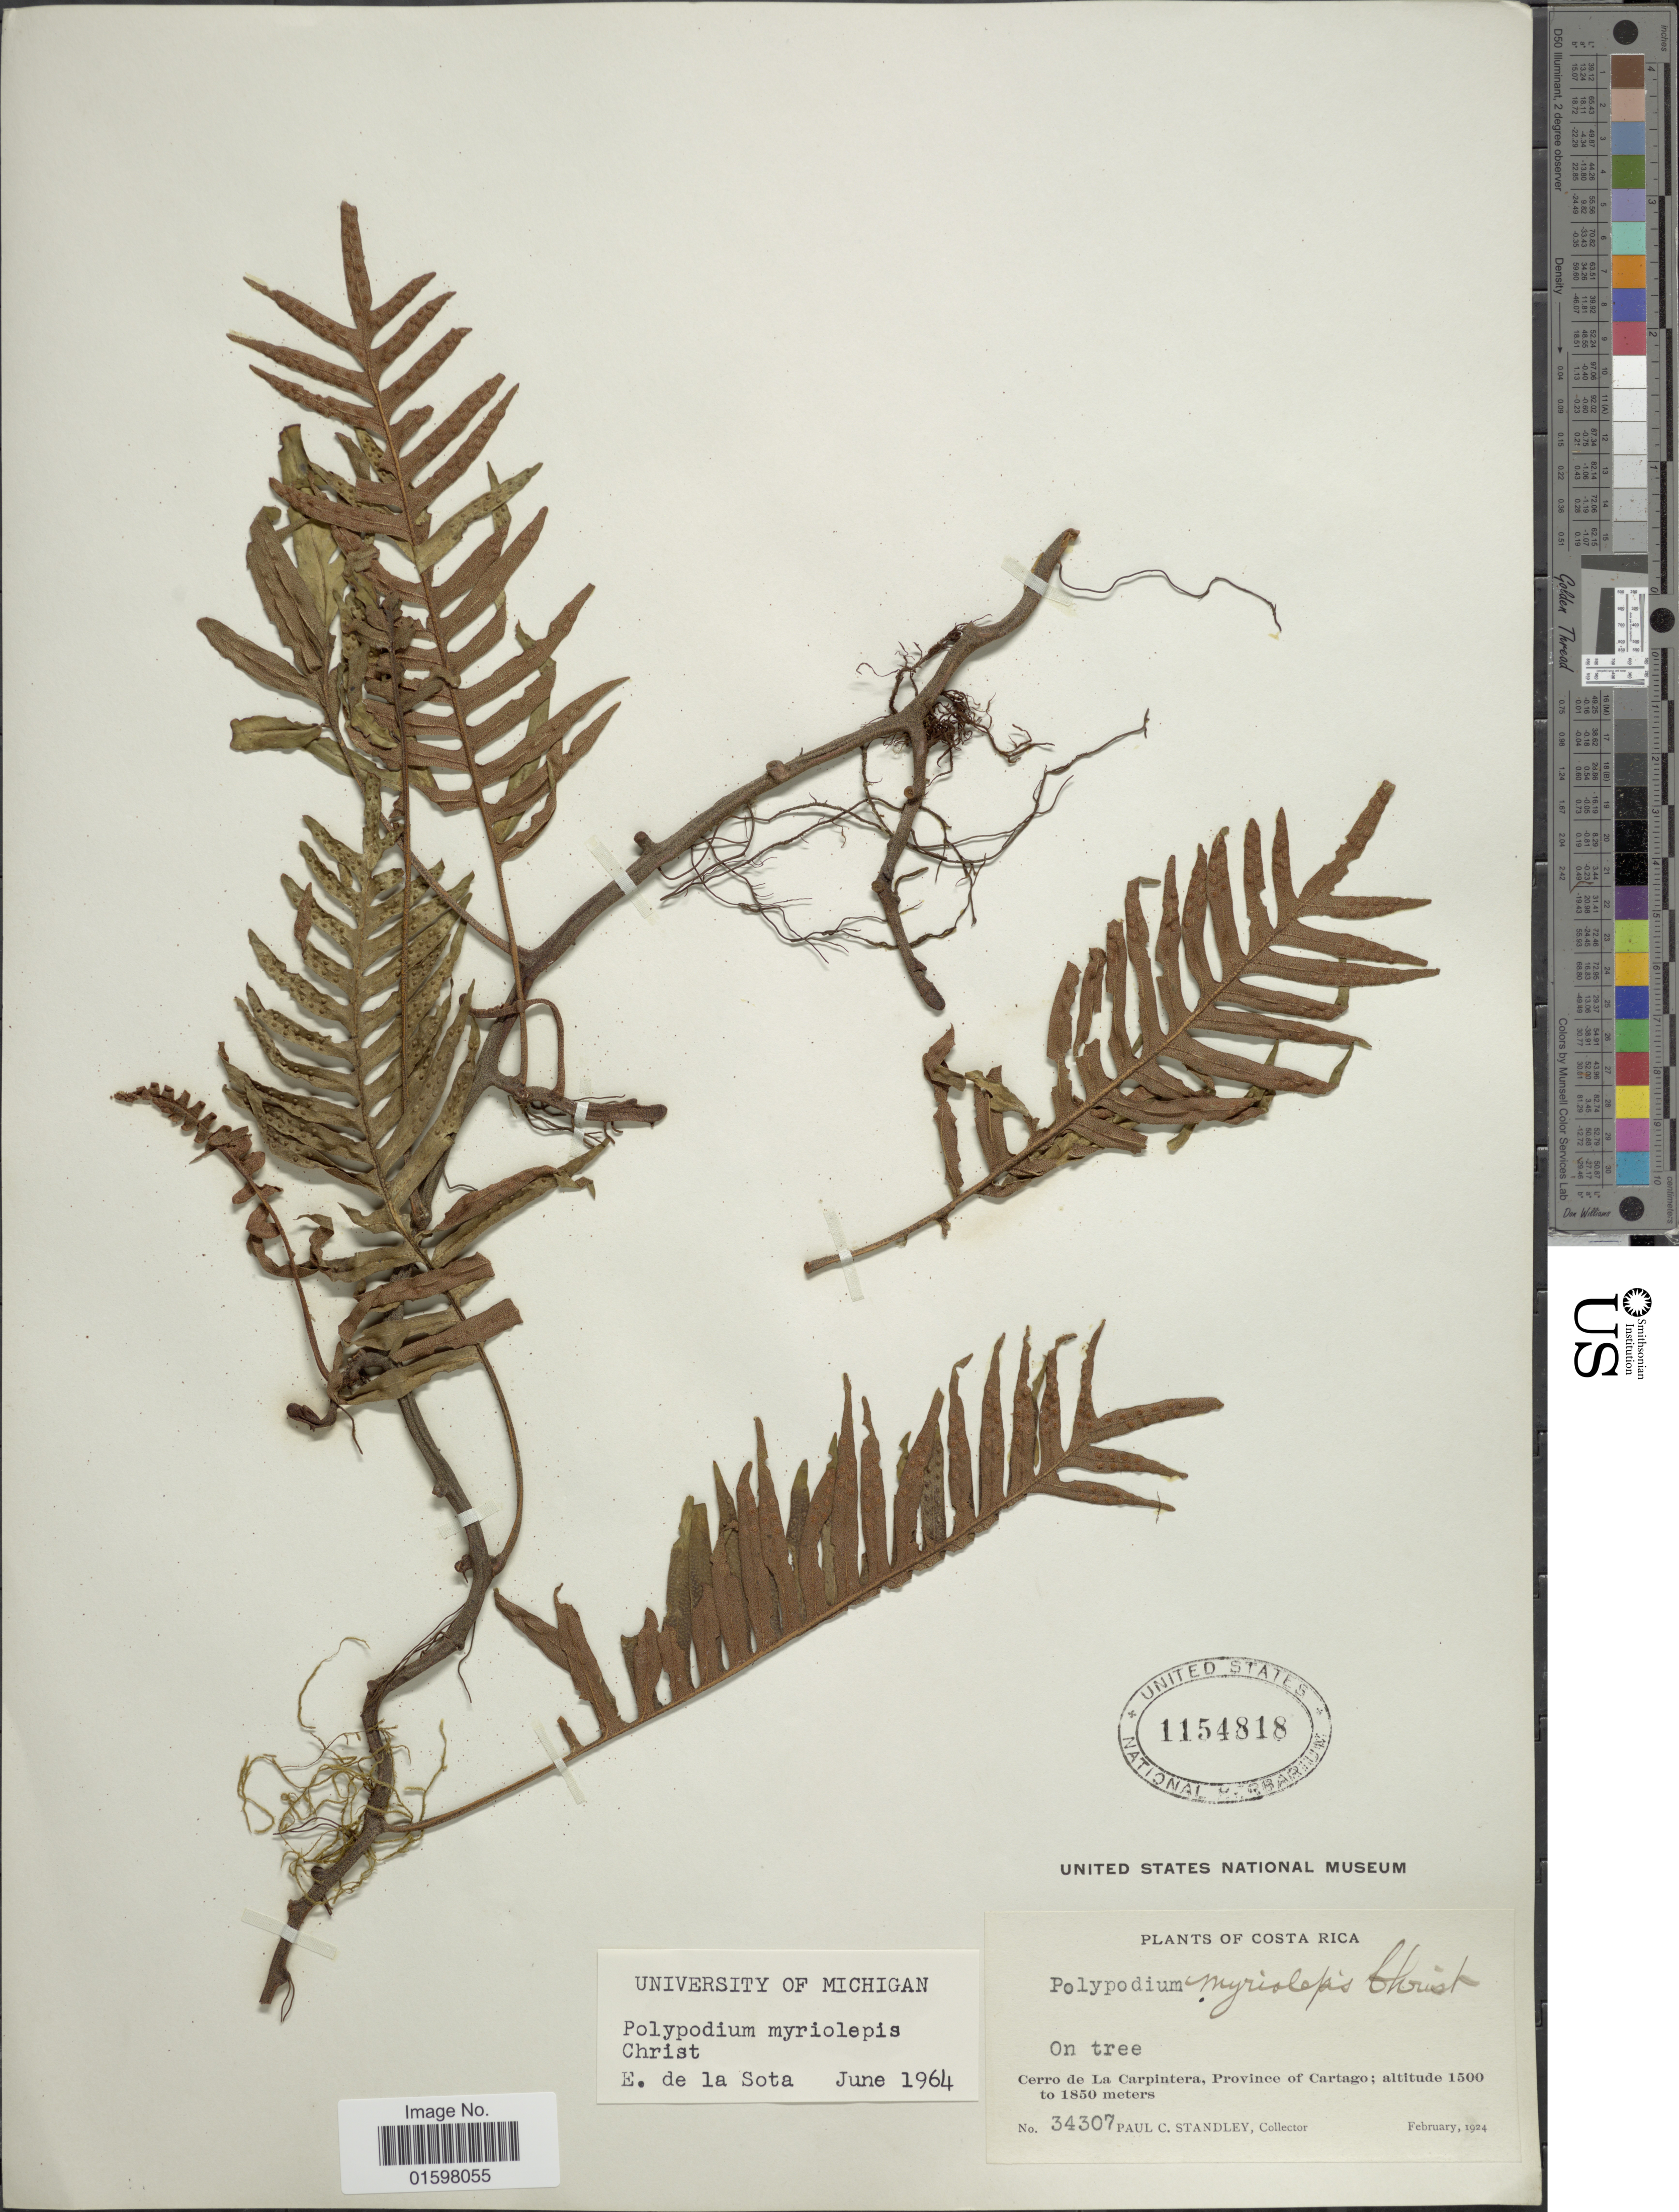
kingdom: Plantae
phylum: Tracheophyta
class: Polypodiopsida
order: Polypodiales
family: Polypodiaceae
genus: Pleopeltis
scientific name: Pleopeltis myriolepis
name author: (Christ) A.R. Sm. & Tejero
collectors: P. C. Standley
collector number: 34307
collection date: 1924-02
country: Costa Rica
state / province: Cartago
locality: Cerro de La Carpintera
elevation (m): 1500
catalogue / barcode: US 1154818